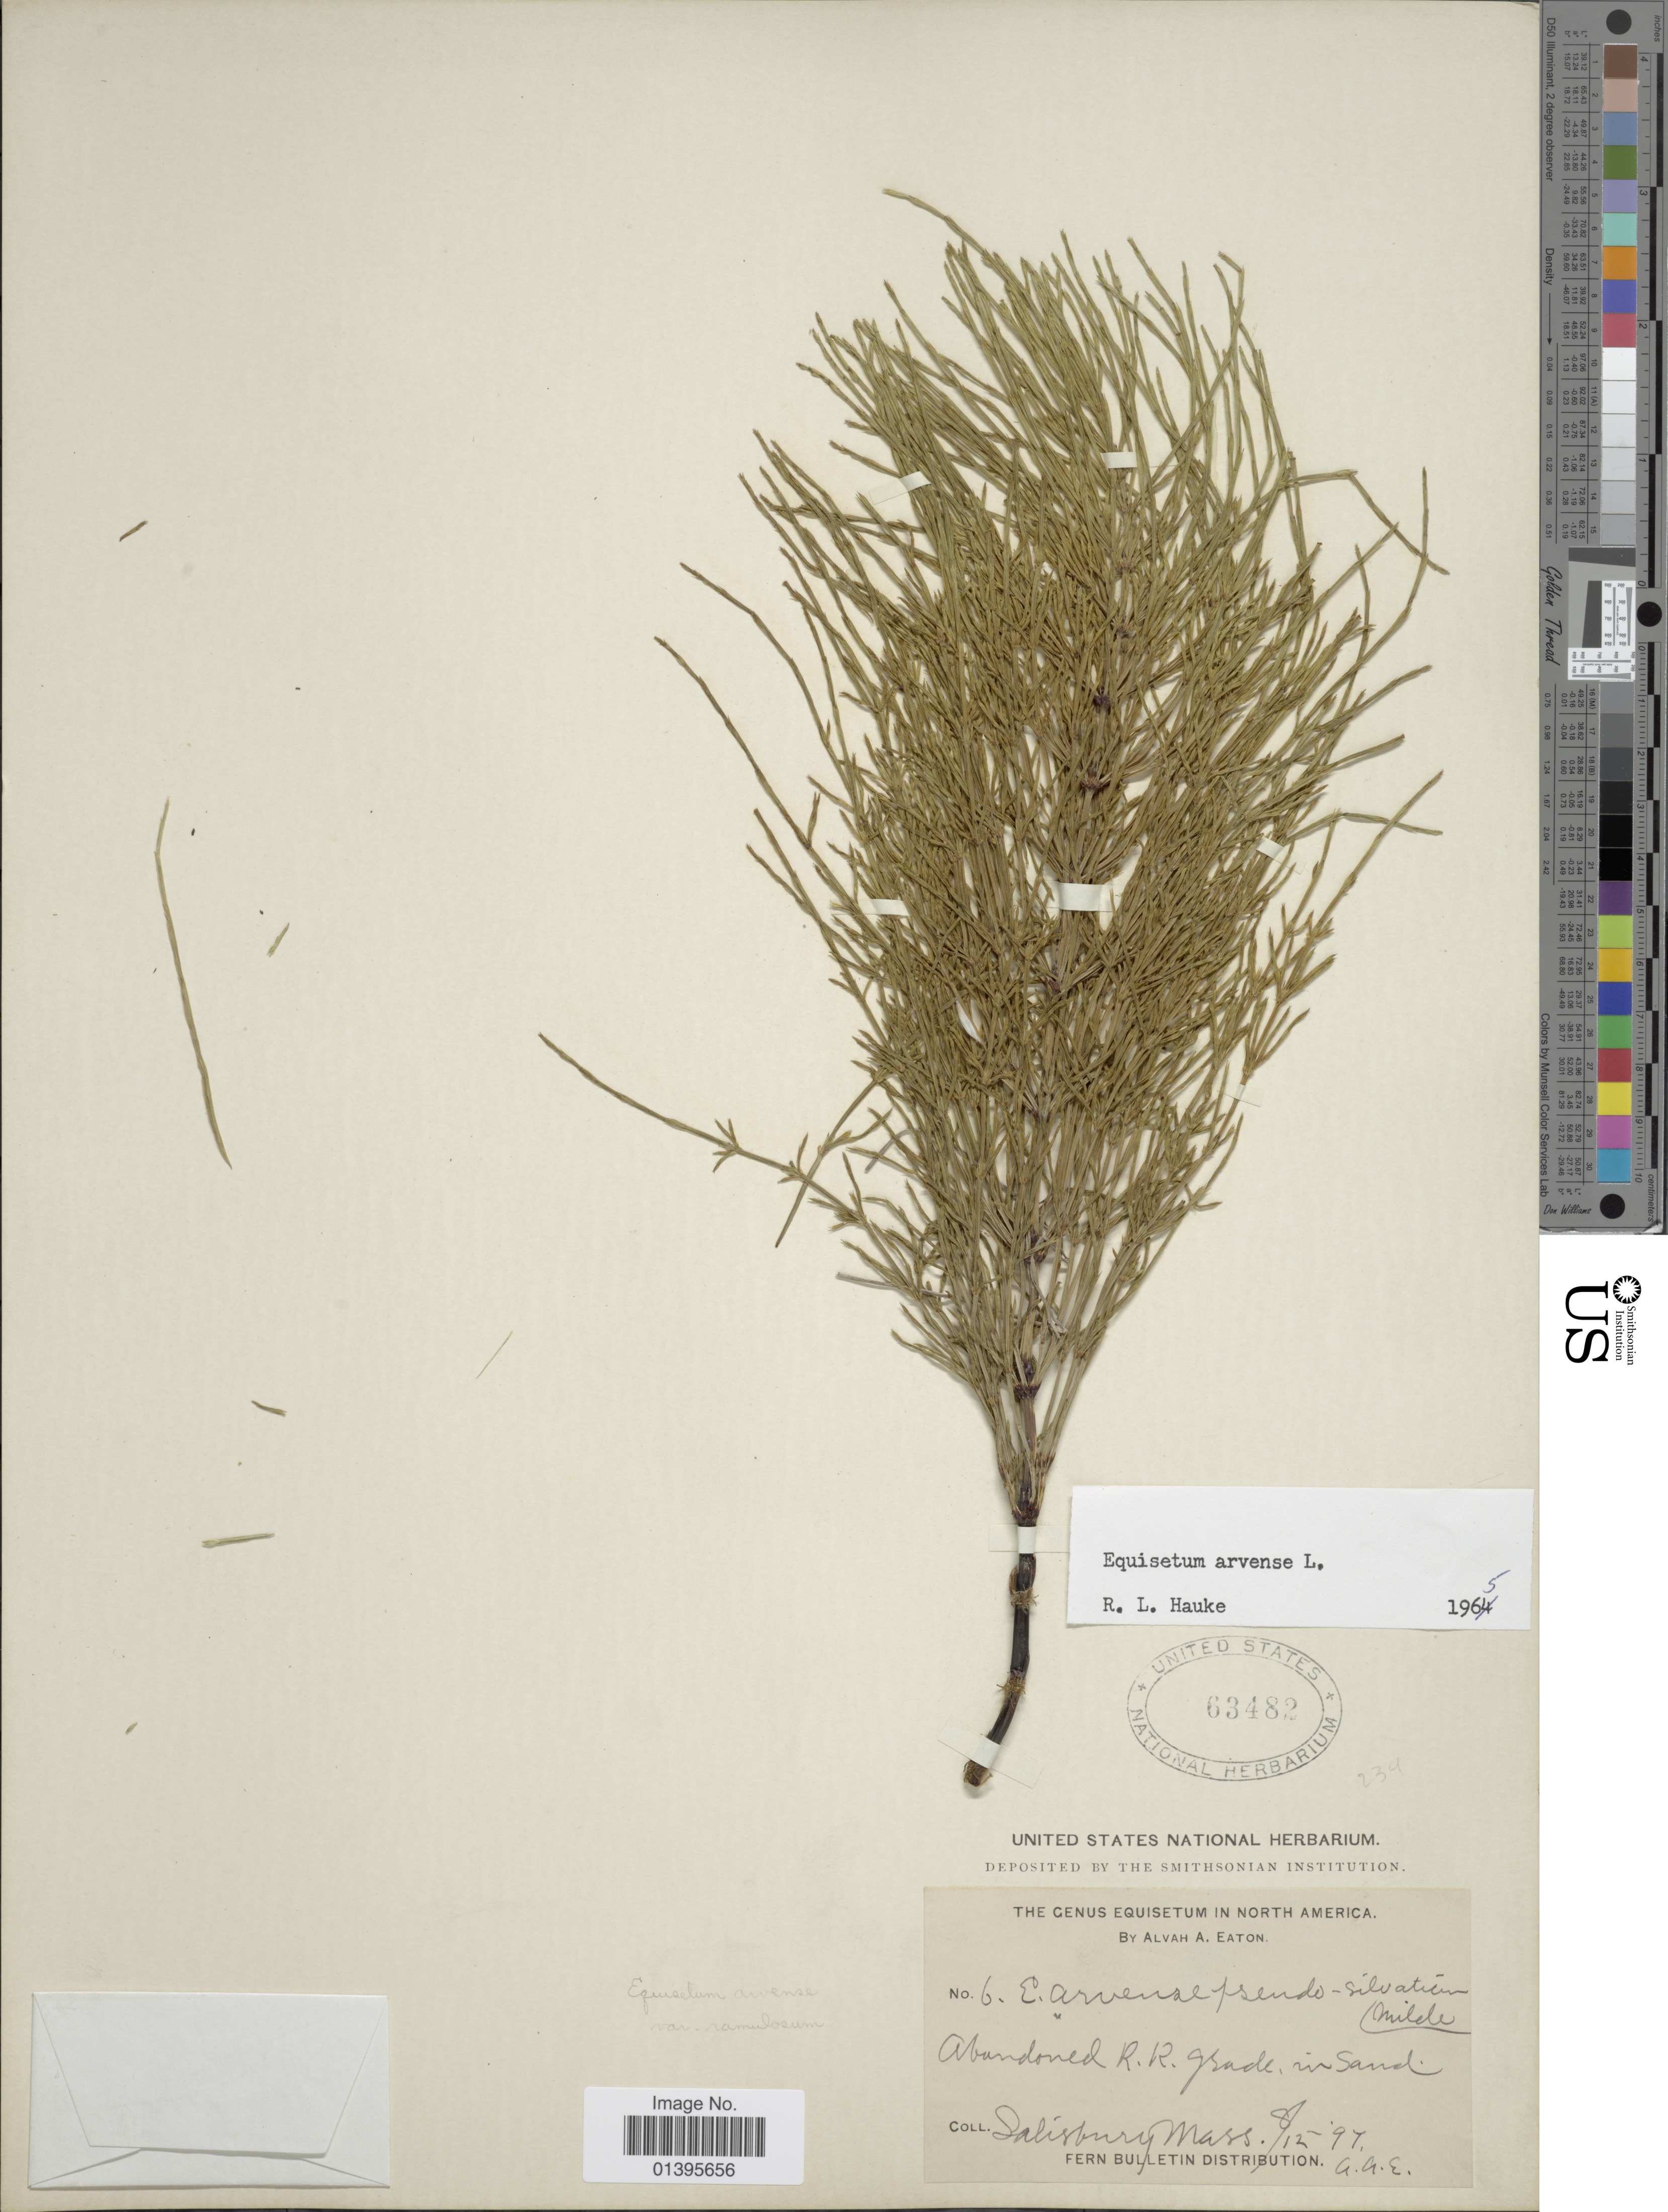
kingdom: Plantae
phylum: Tracheophyta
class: Polypodiopsida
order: Equisetales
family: Equisetaceae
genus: Equisetum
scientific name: Equisetum arvense f. ramulosum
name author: (Rupr.) Klinge ex Scoggan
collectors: A. A. Eaton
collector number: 6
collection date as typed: Transcribed d/m/y: 12/8/97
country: United States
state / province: Massachusetts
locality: Salisbury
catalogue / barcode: US 63482